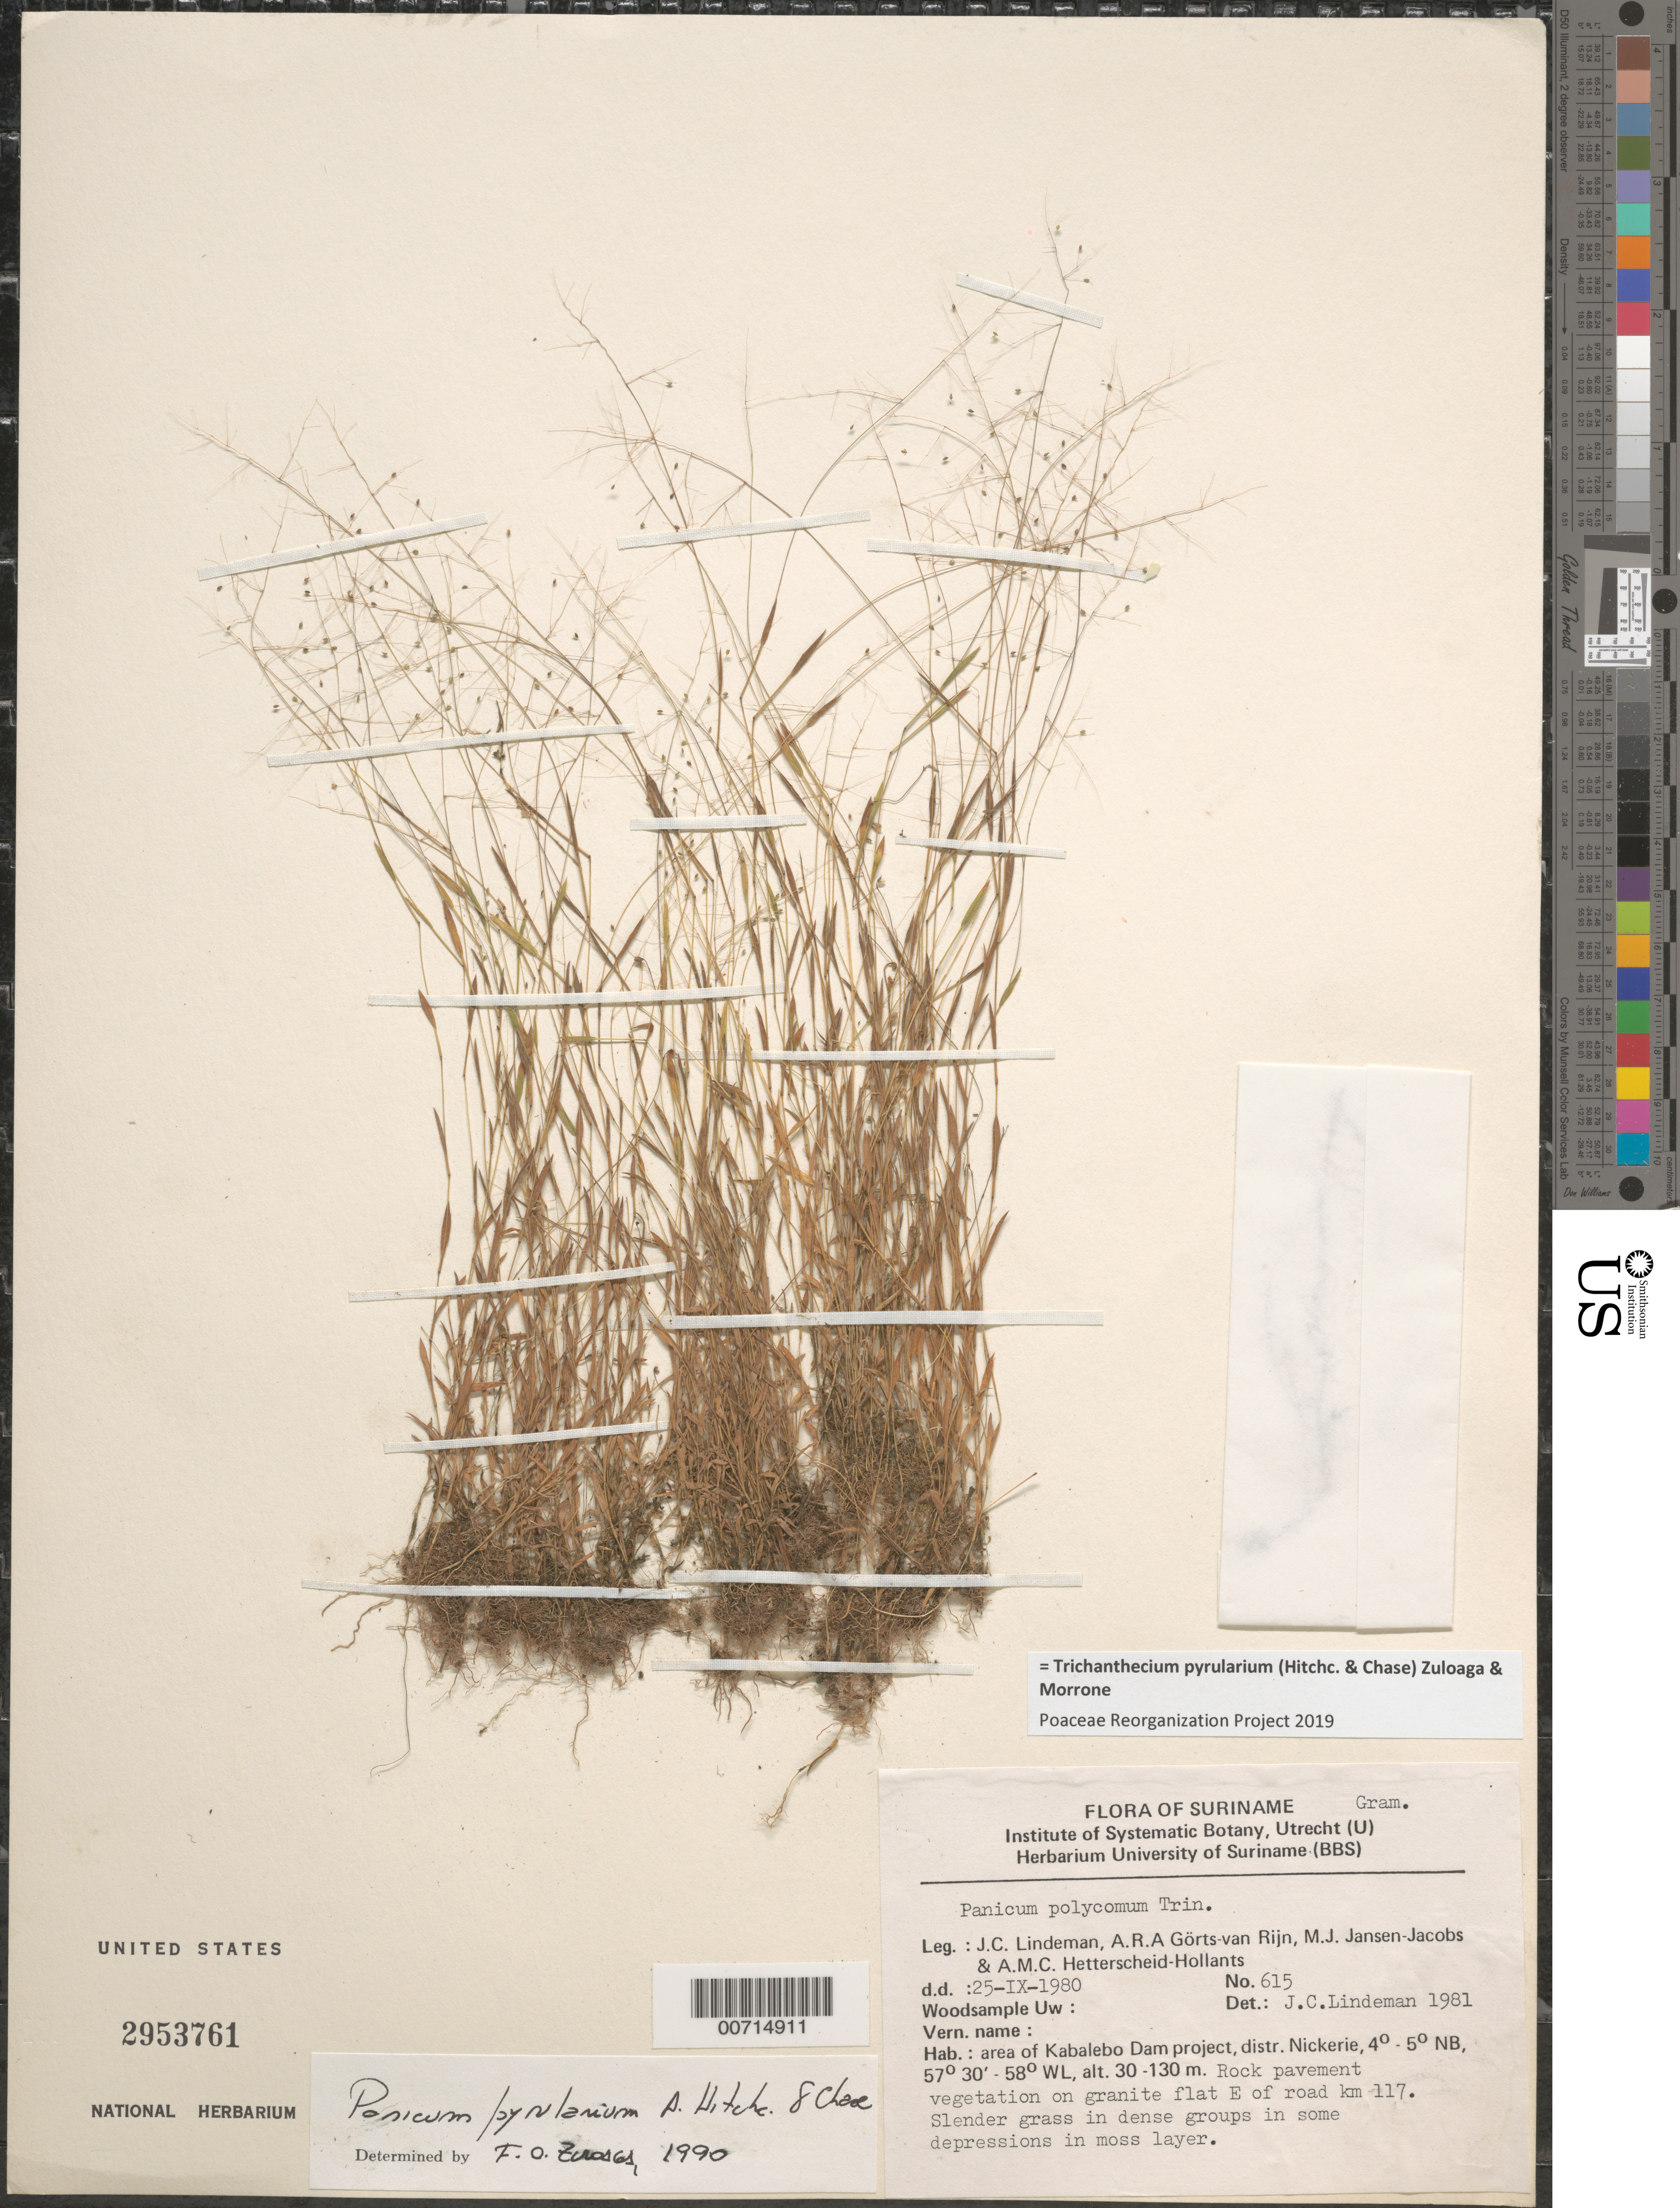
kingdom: Plantae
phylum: Tracheophyta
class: Liliopsida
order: Poales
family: Poaceae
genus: Trichanthecium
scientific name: Trichanthecium pyrularium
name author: (Hitchc. & Chase) Zuloaga & Morrone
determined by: Poaceae Reorganization Project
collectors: J. C. Lindeman, A. .R. A. Görts-van Rijn, M. J. Jansen-Jacobs & A. Hetterscheid-Hollants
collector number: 80 615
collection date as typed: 25-Sep-80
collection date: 1980-09-25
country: Suriname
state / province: Nickerie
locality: Kabalebo Dam project area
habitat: Rock pavement vegetation on granite flat E of road km 117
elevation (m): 30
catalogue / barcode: US 2953761